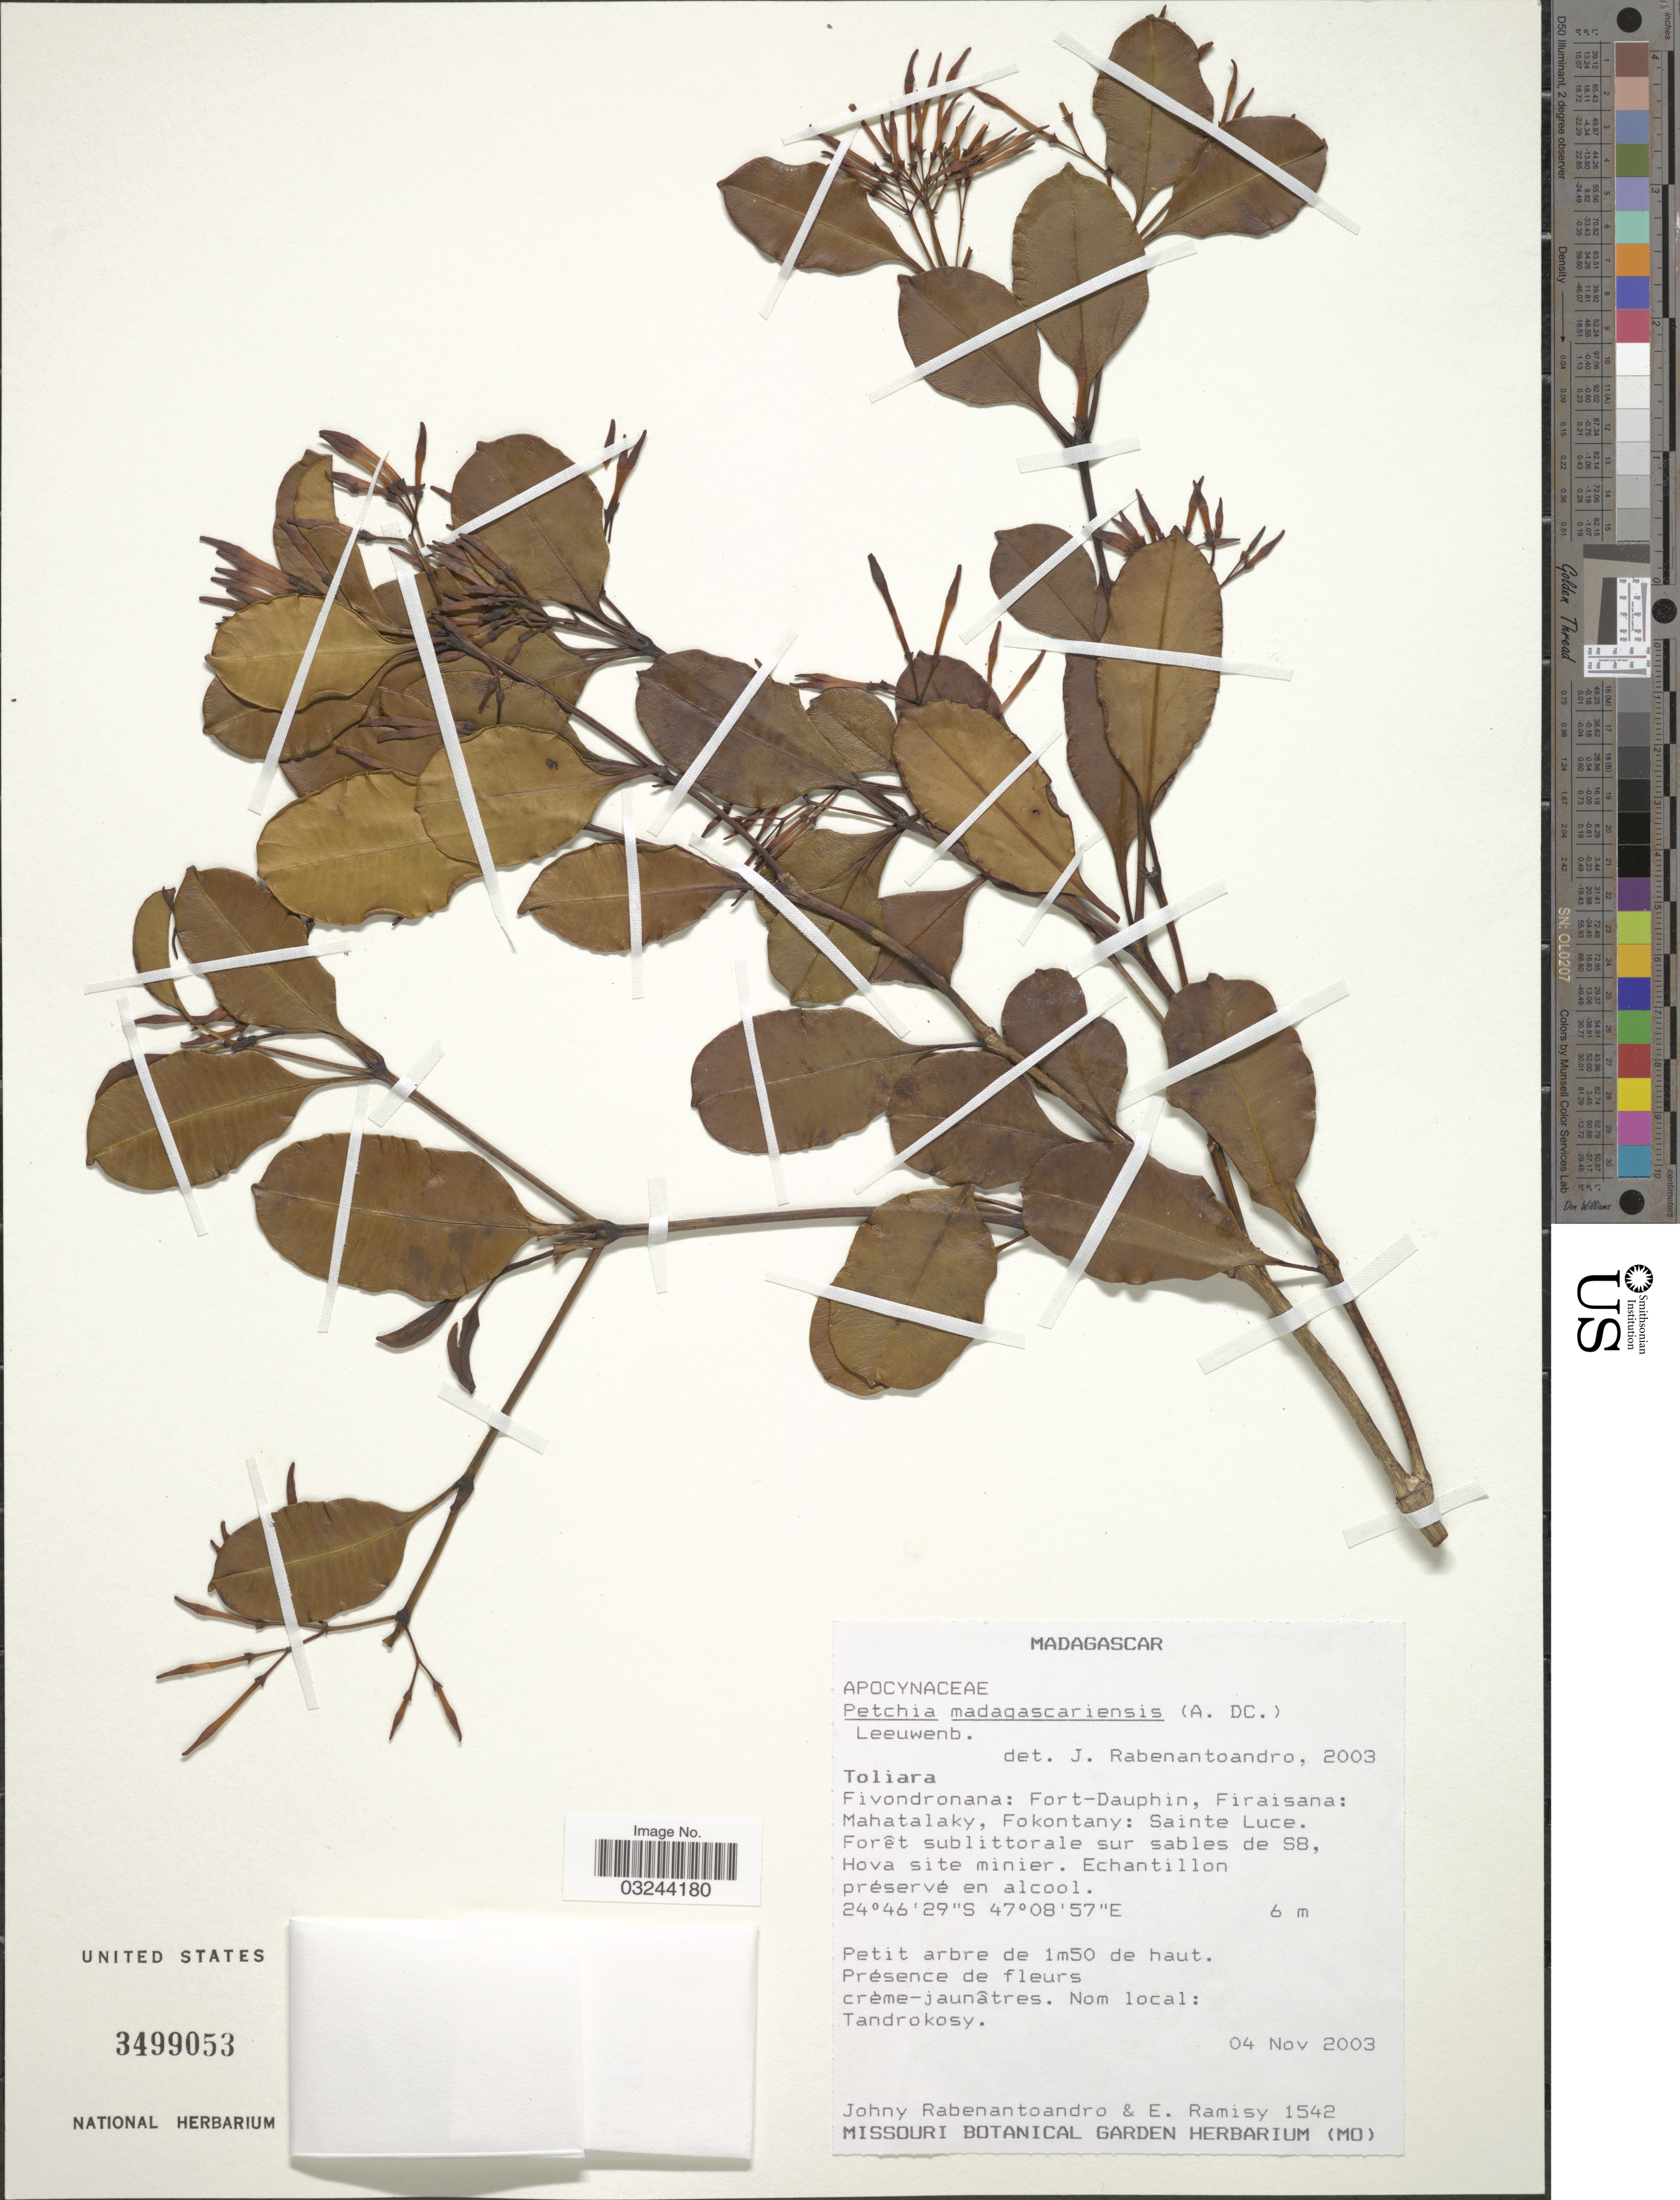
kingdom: Plantae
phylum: Tracheophyta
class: Magnoliopsida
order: Gentianales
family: Apocynaceae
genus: Petchia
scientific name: Petchia madagascariensis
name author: (A. DC.) Leeuwenb.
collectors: J. Rabenantoandro & E. Ramisy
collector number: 1542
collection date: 2003-11-04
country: Madagascar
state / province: Anosy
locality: Fivondronana: Fort-Dauphin, Firaisana: Mahatalaky, Fokontany: Sainte Luce. Forêt sublittorale sur sables de S8, Hova site minier.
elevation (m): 6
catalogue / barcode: US 3499053